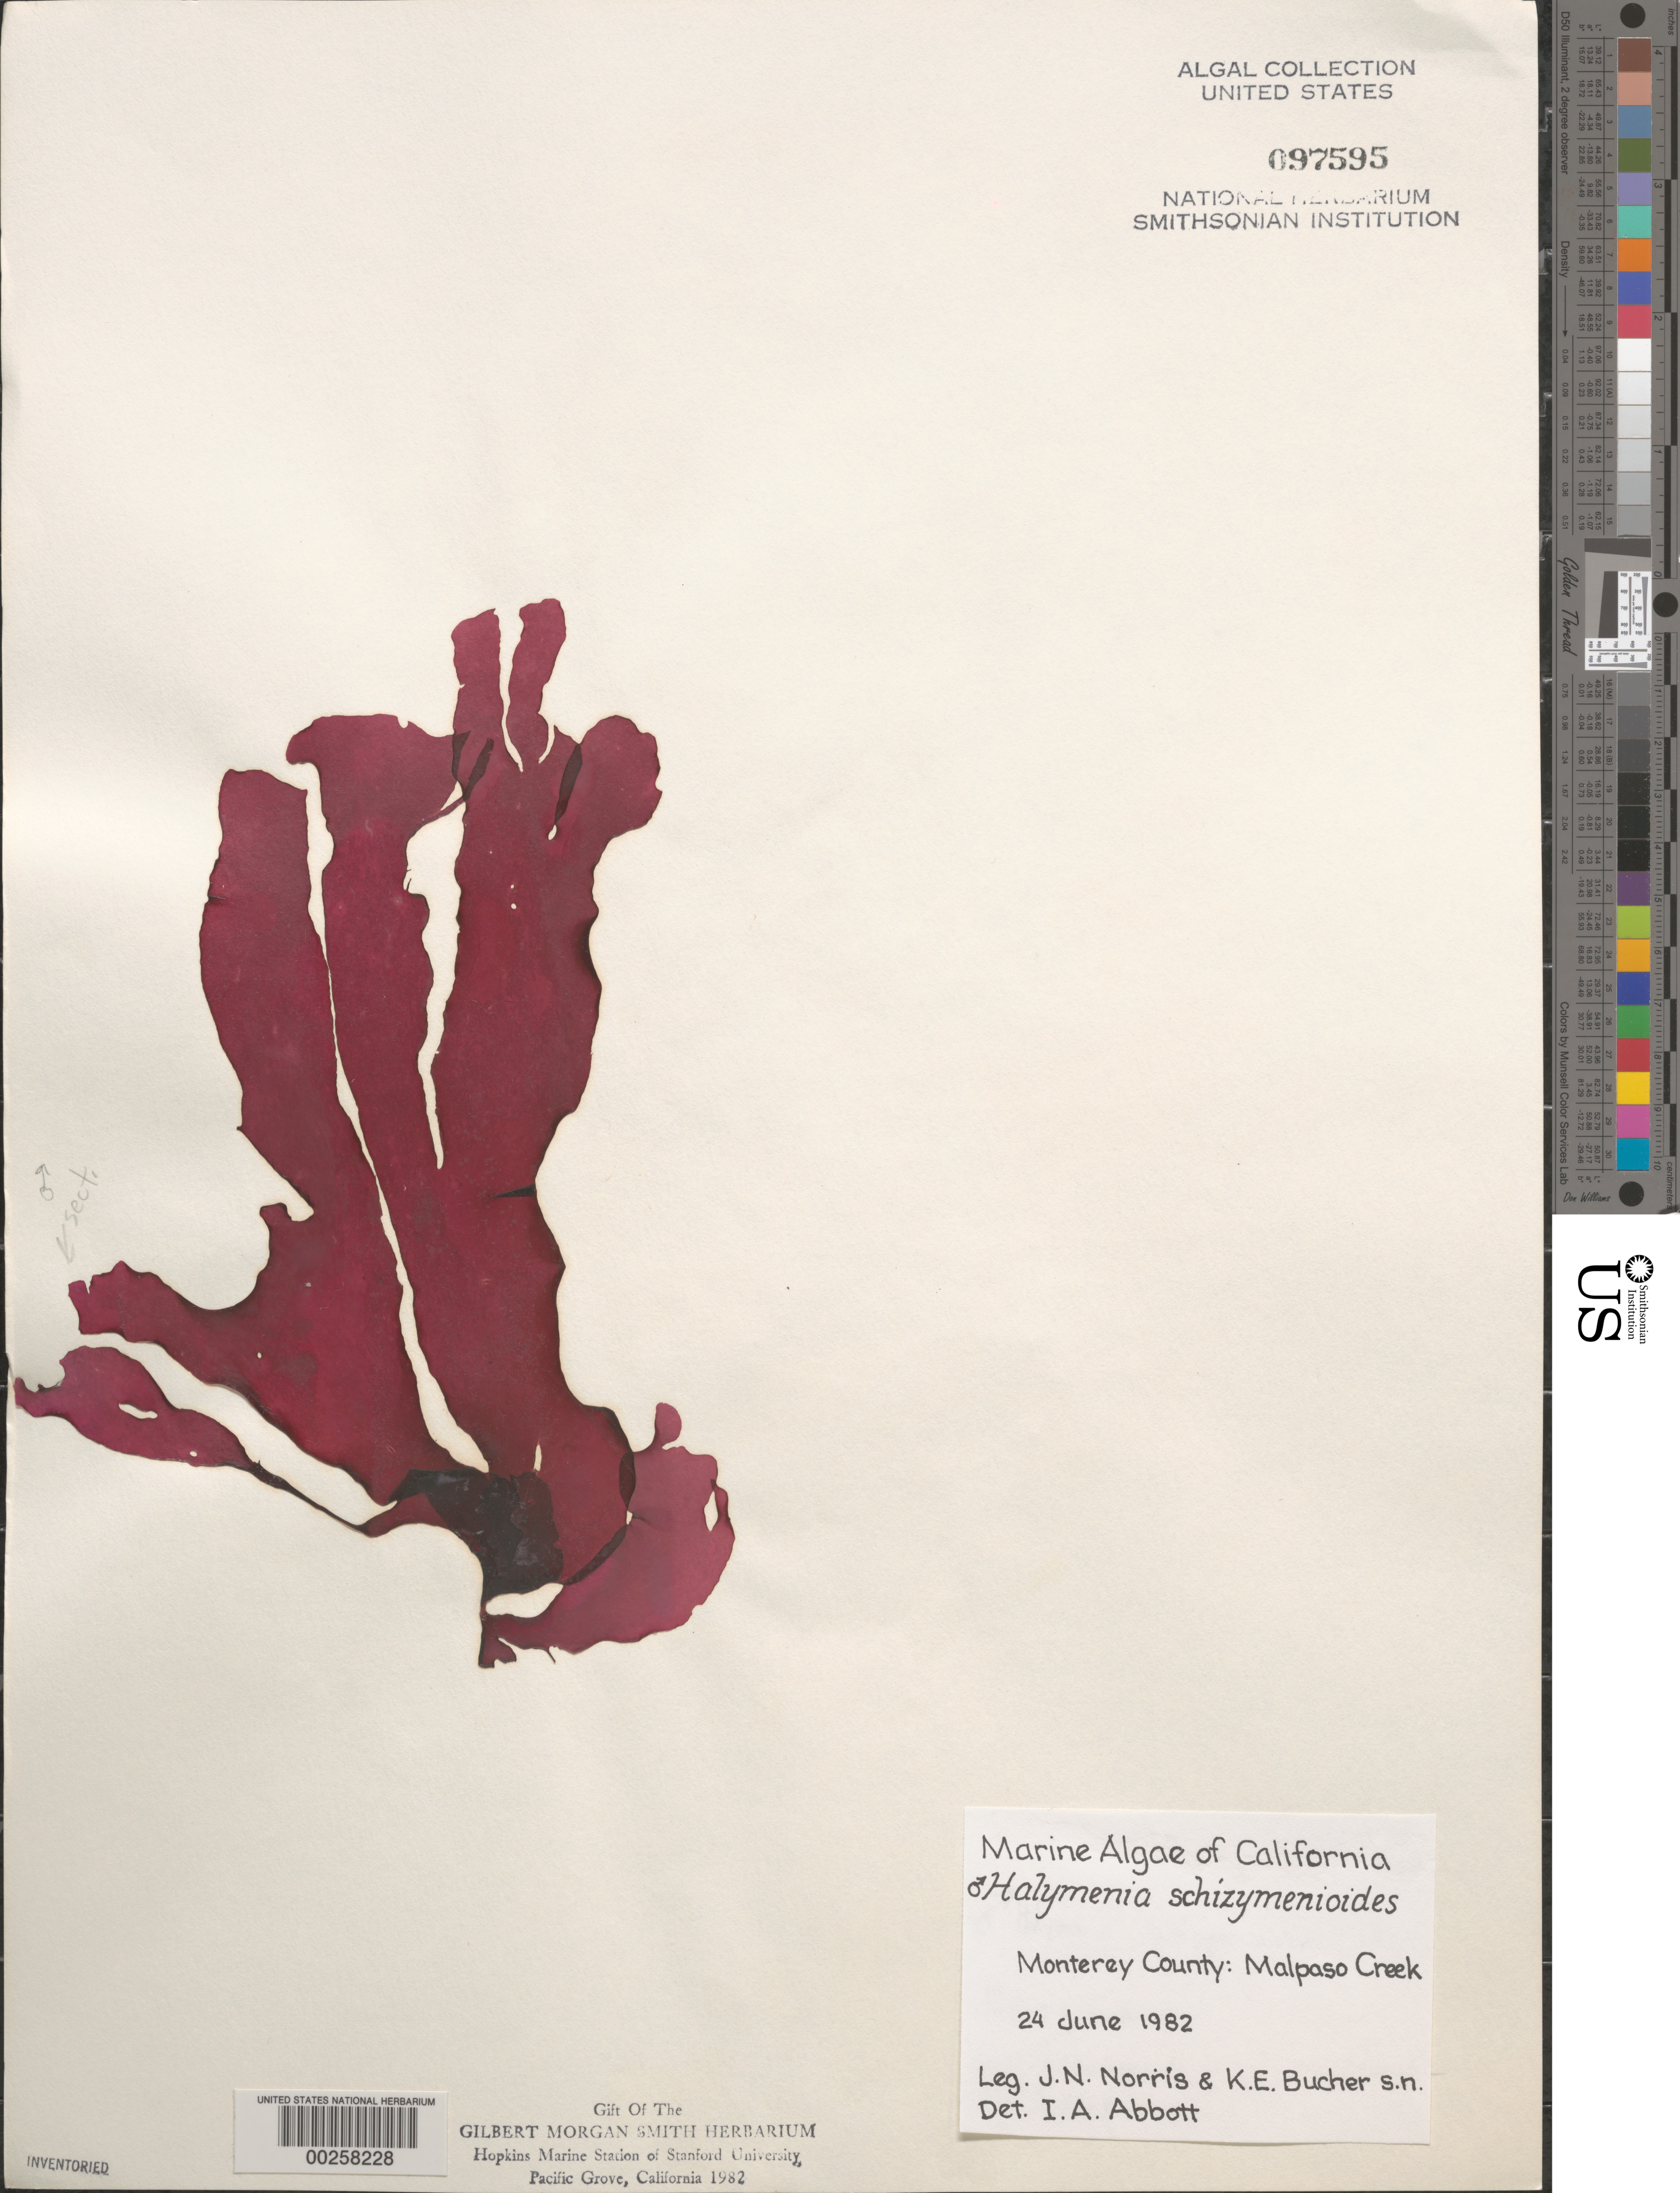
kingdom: Plantae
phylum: Rhodophyta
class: Florideophyceae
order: Halymeniales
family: Halymeniaceae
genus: Halymenia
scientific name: Halymenia schizymenioides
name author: Hollenb. & I.A. Abbott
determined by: Abbott, Isabella A.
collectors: J. N. Norris & K. E. Bucher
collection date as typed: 24 Jun 1982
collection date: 1982-06-24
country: United States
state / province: California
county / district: Monterey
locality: Malpaso Creek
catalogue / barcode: US 97595